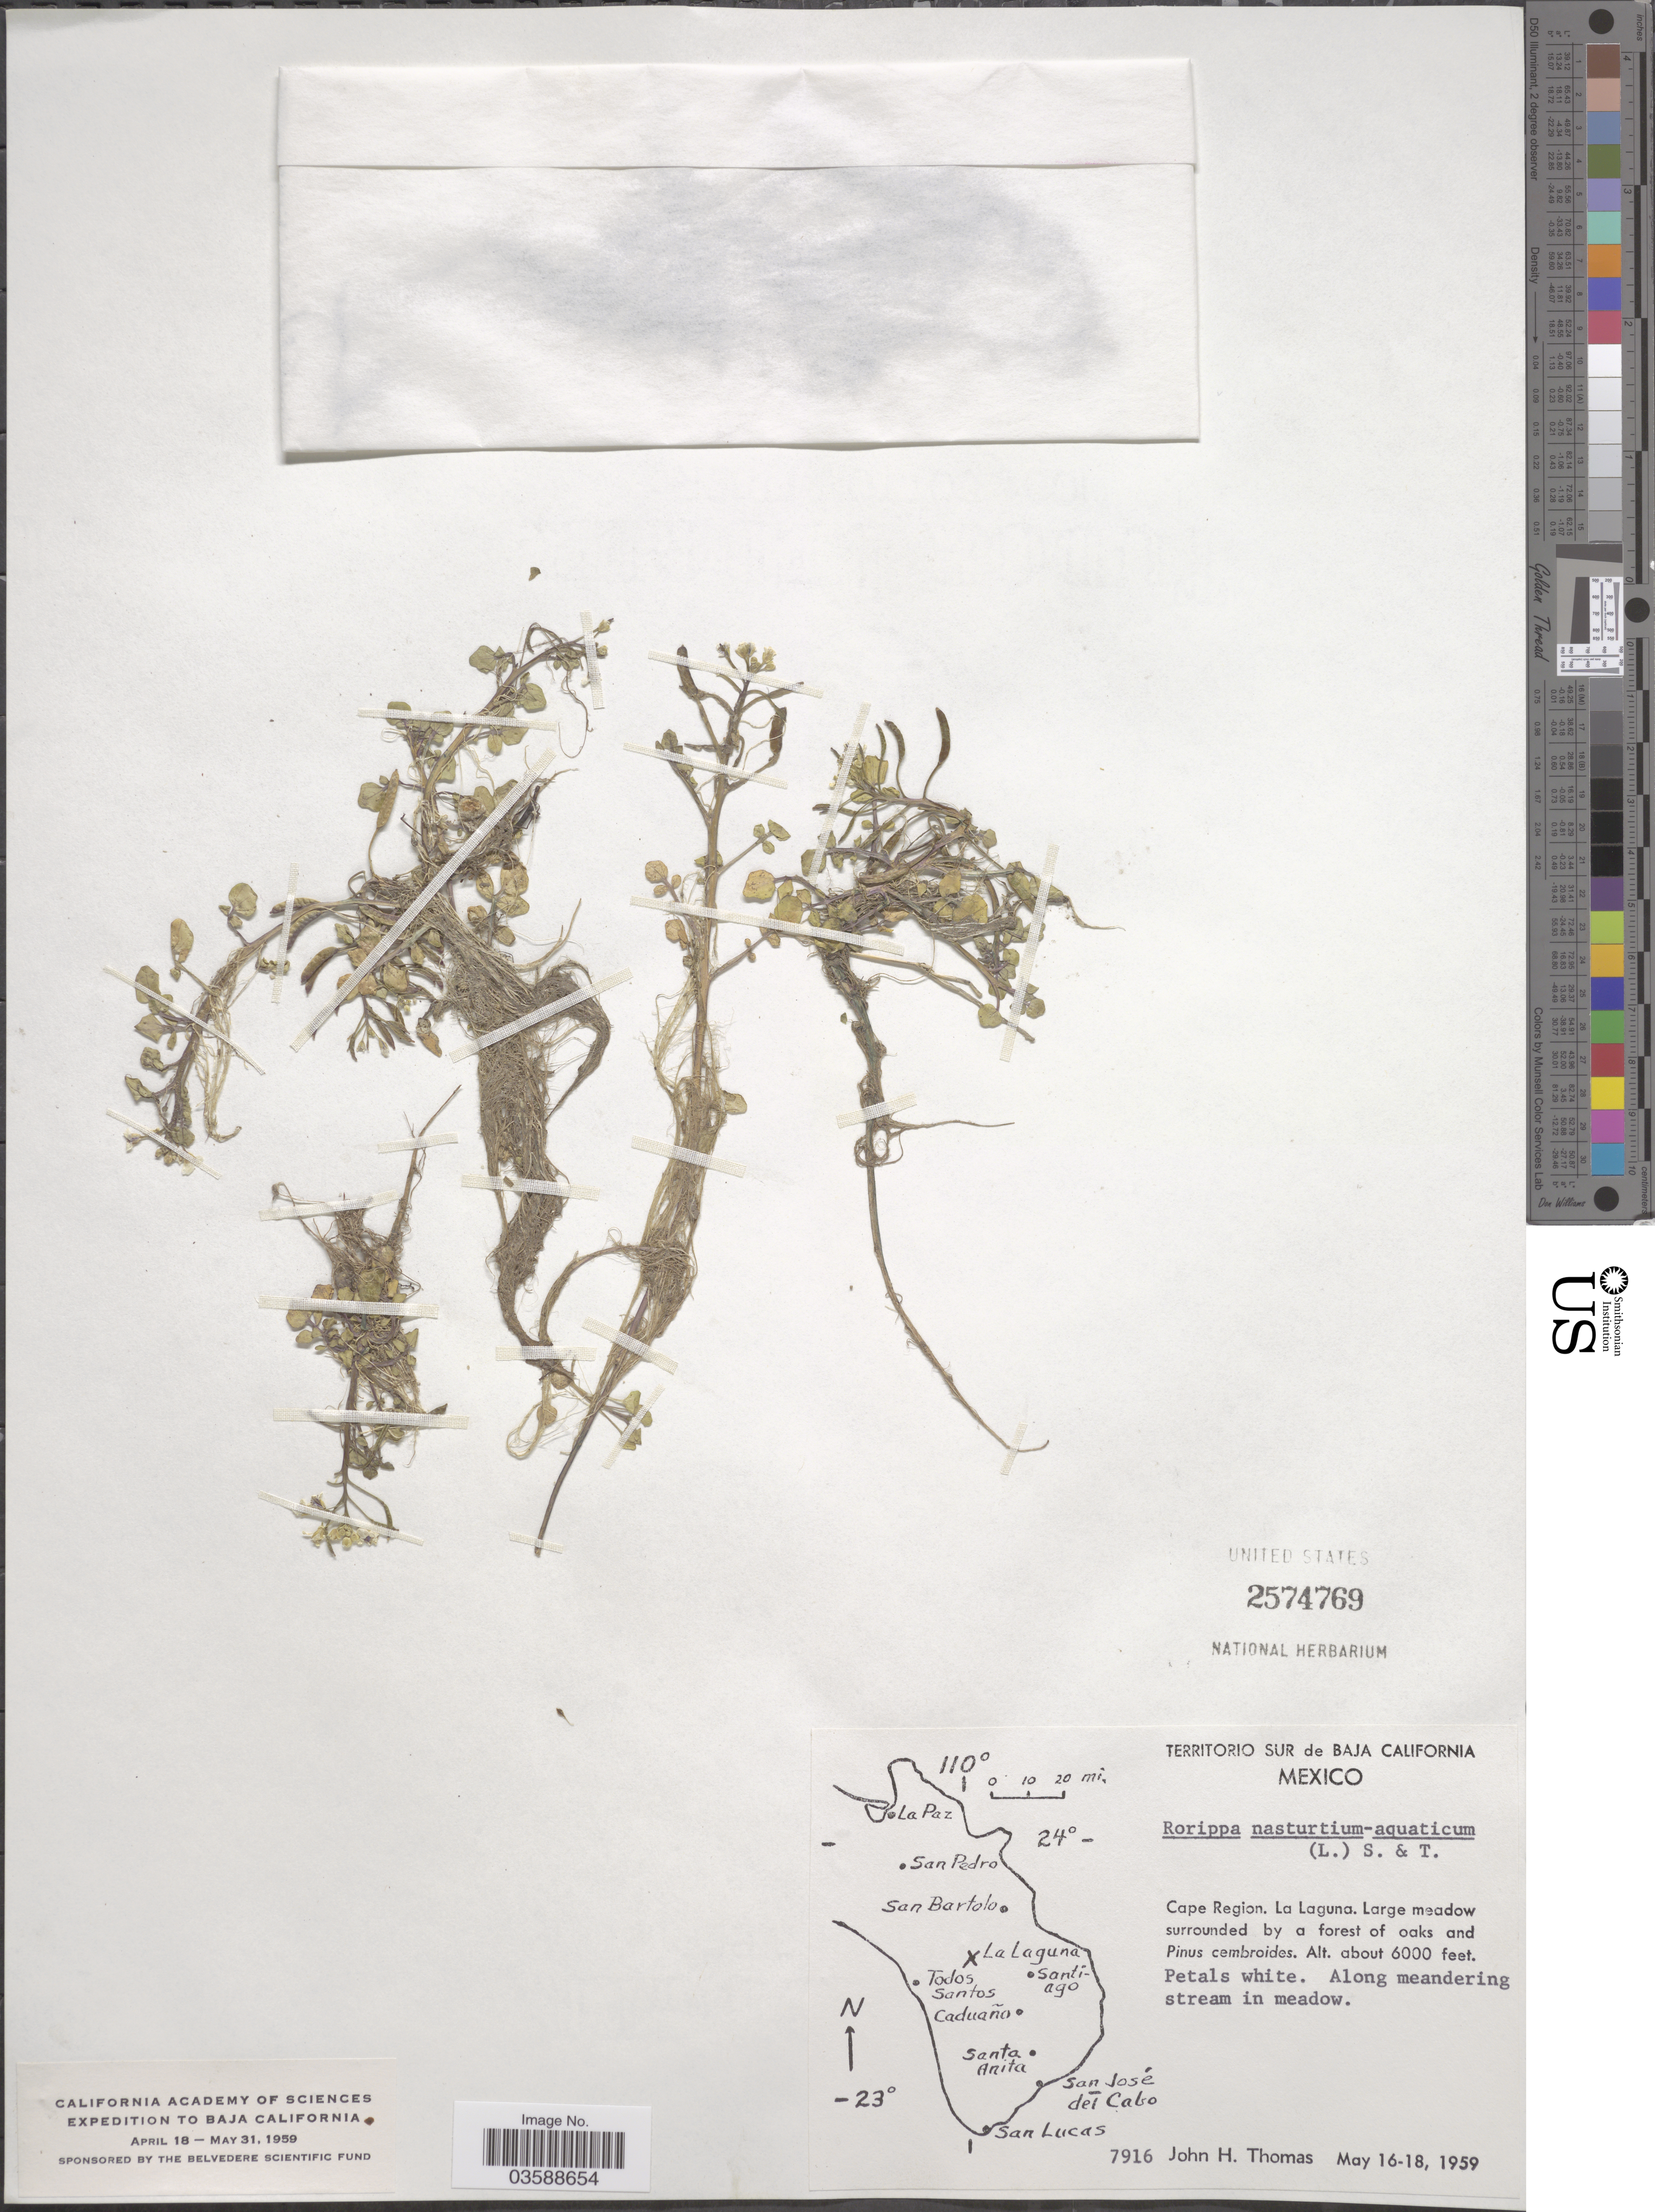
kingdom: Plantae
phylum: Tracheophyta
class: Magnoliopsida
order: Brassicales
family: Brassicaceae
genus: Nasturtium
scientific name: Nasturtium officinale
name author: R. Br.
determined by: Strong, M. T., (US), Smithsonian Institution - National Museum of Natural History (UNITED STATES)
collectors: J. H. Thomas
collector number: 7916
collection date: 1959-05-16/1959-05-18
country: Mexico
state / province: Baja California Sur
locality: Baja California. Territorio Sur de Baja California. Cape Region. La Laguna.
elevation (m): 1829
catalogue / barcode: US 2574769